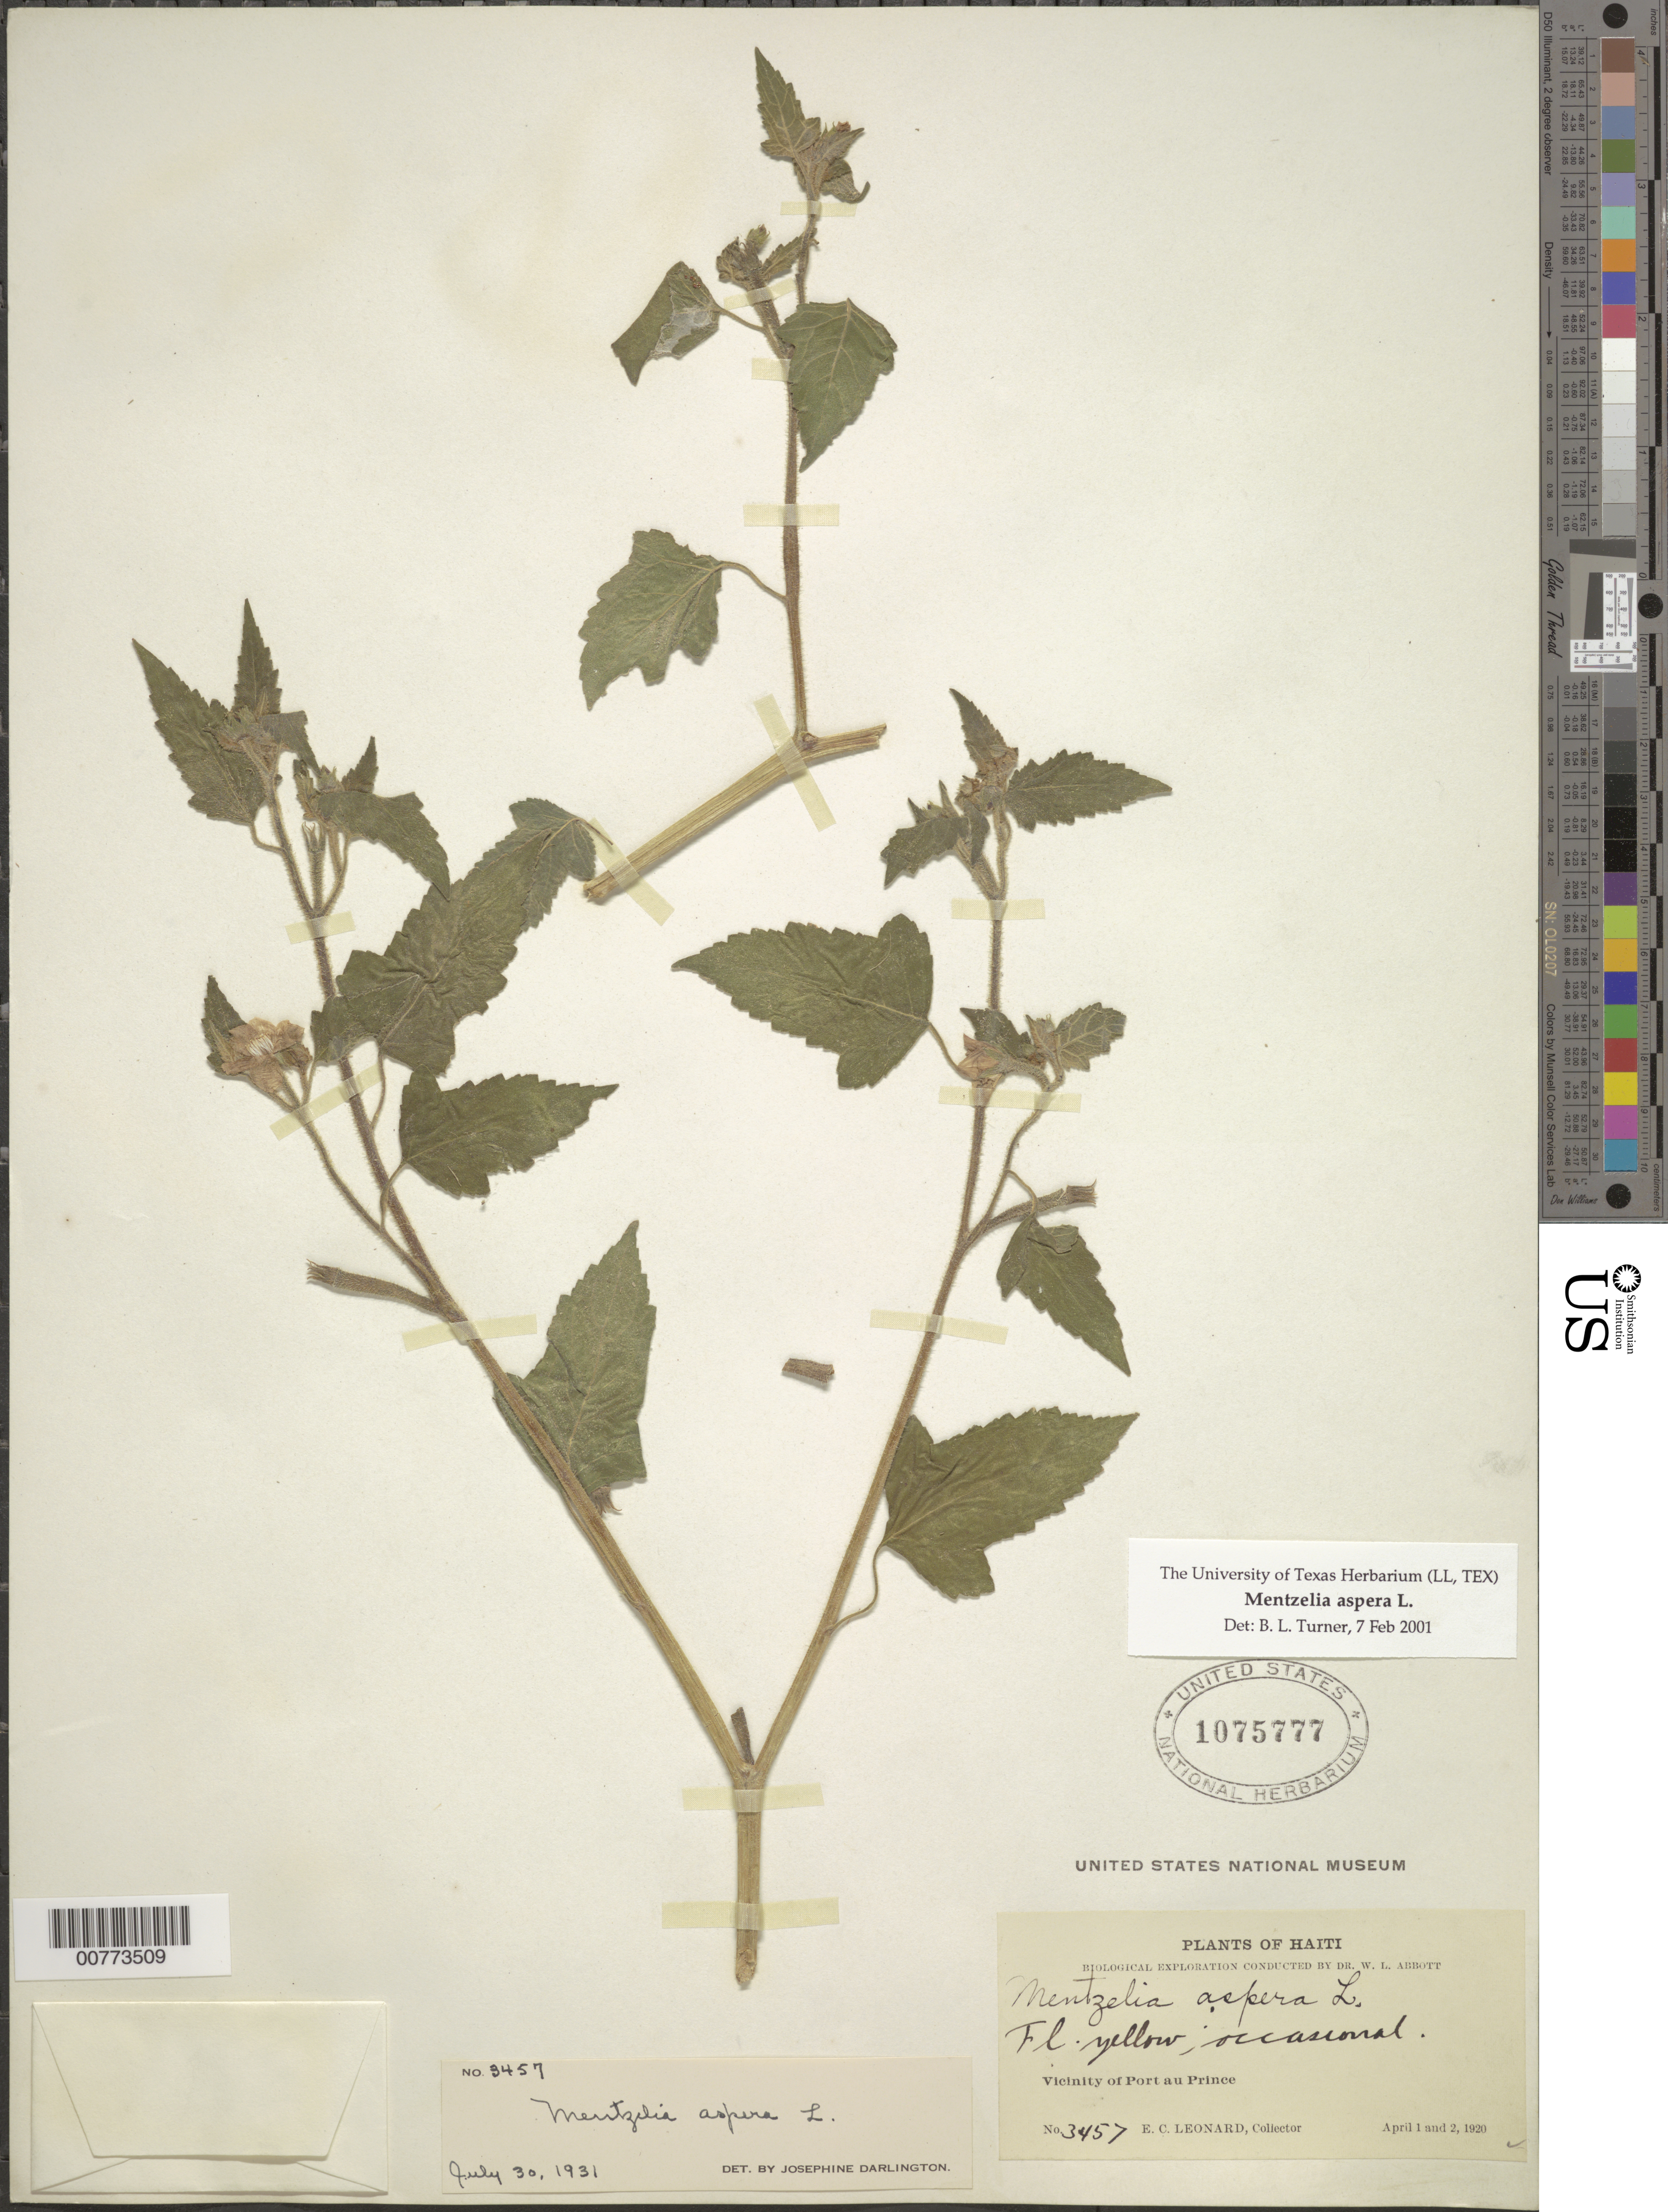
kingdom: Plantae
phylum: Tracheophyta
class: Magnoliopsida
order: Cornales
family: Loasaceae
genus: Mentzelia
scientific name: Mentzelia aspera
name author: L.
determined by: Turner, B. L.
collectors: E. C. Leonard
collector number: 3457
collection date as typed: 01 Apr 1920 and 02 Apr 1920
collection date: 1920-04-01,1920-04-02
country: Haiti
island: Hispaniola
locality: Vicinity of Port au Prince.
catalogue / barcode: US 1075777